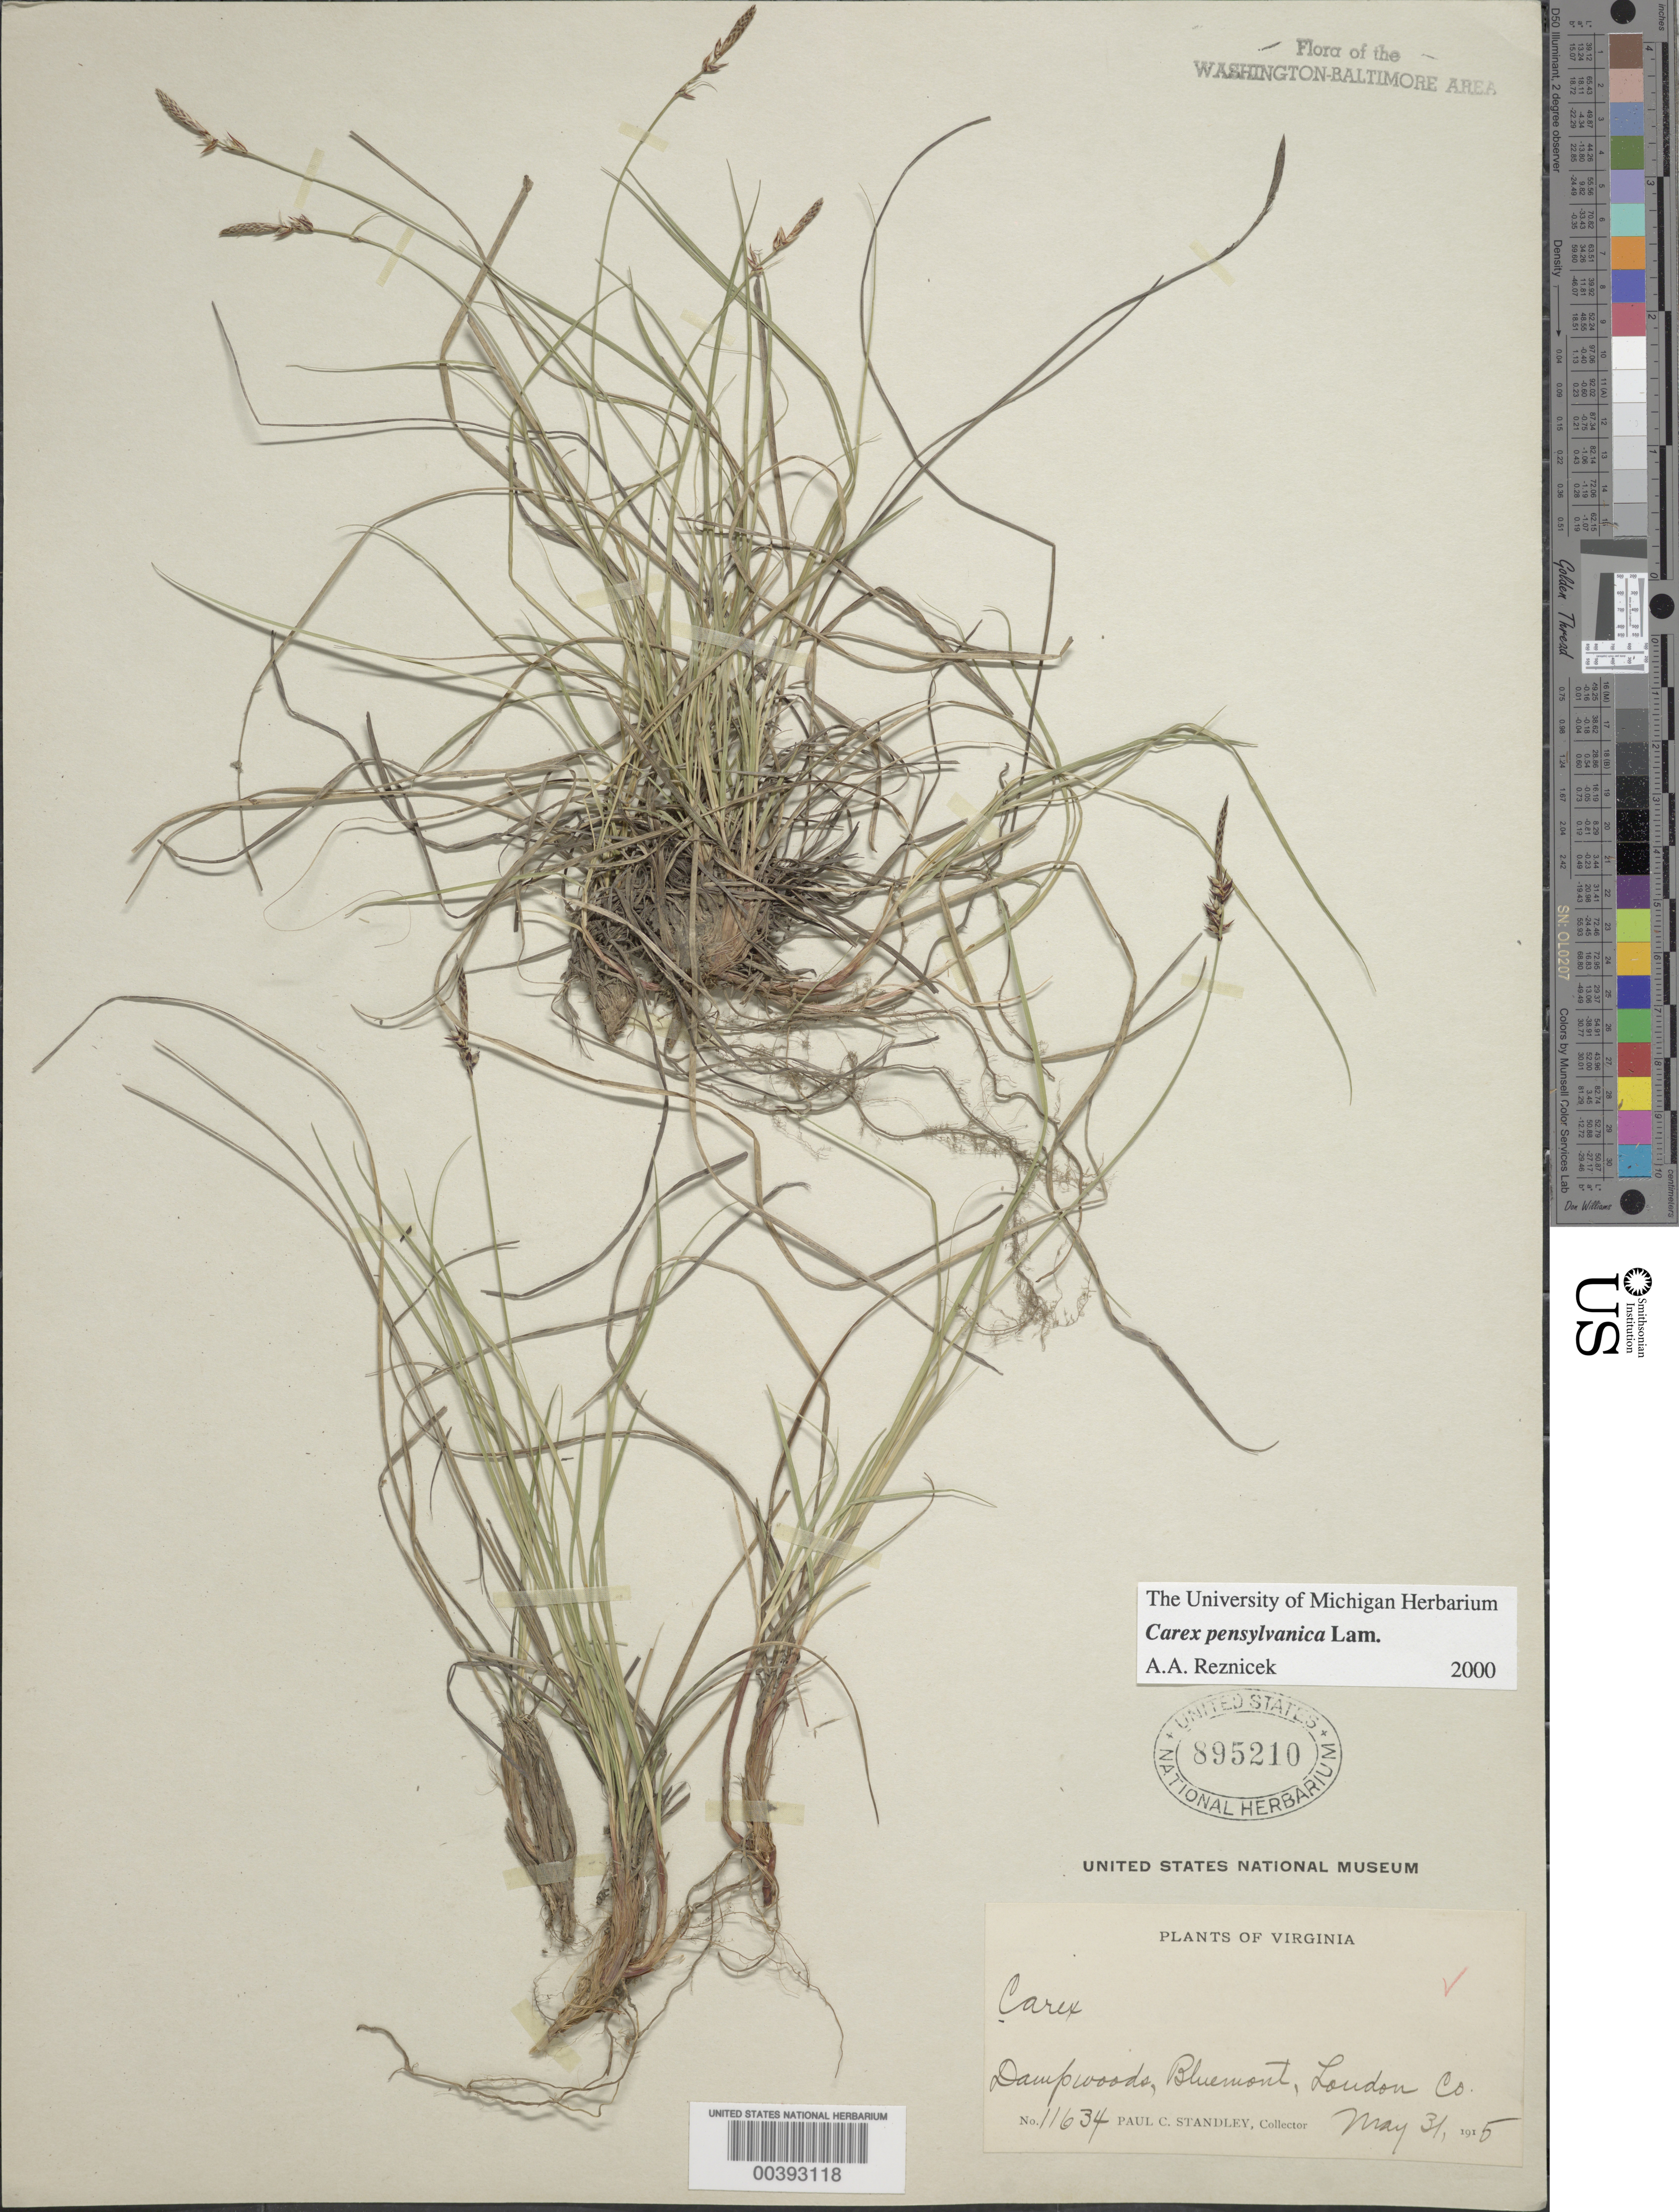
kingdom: Plantae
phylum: Tracheophyta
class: Liliopsida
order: Poales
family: Cyperaceae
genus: Carex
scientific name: Carex pensylvanica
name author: Lam.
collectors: P. C. Standley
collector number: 11634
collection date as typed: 31 May 1915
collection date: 1915-05-31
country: United States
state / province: Virginia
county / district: Loudoun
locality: Bluemont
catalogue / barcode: US 895210